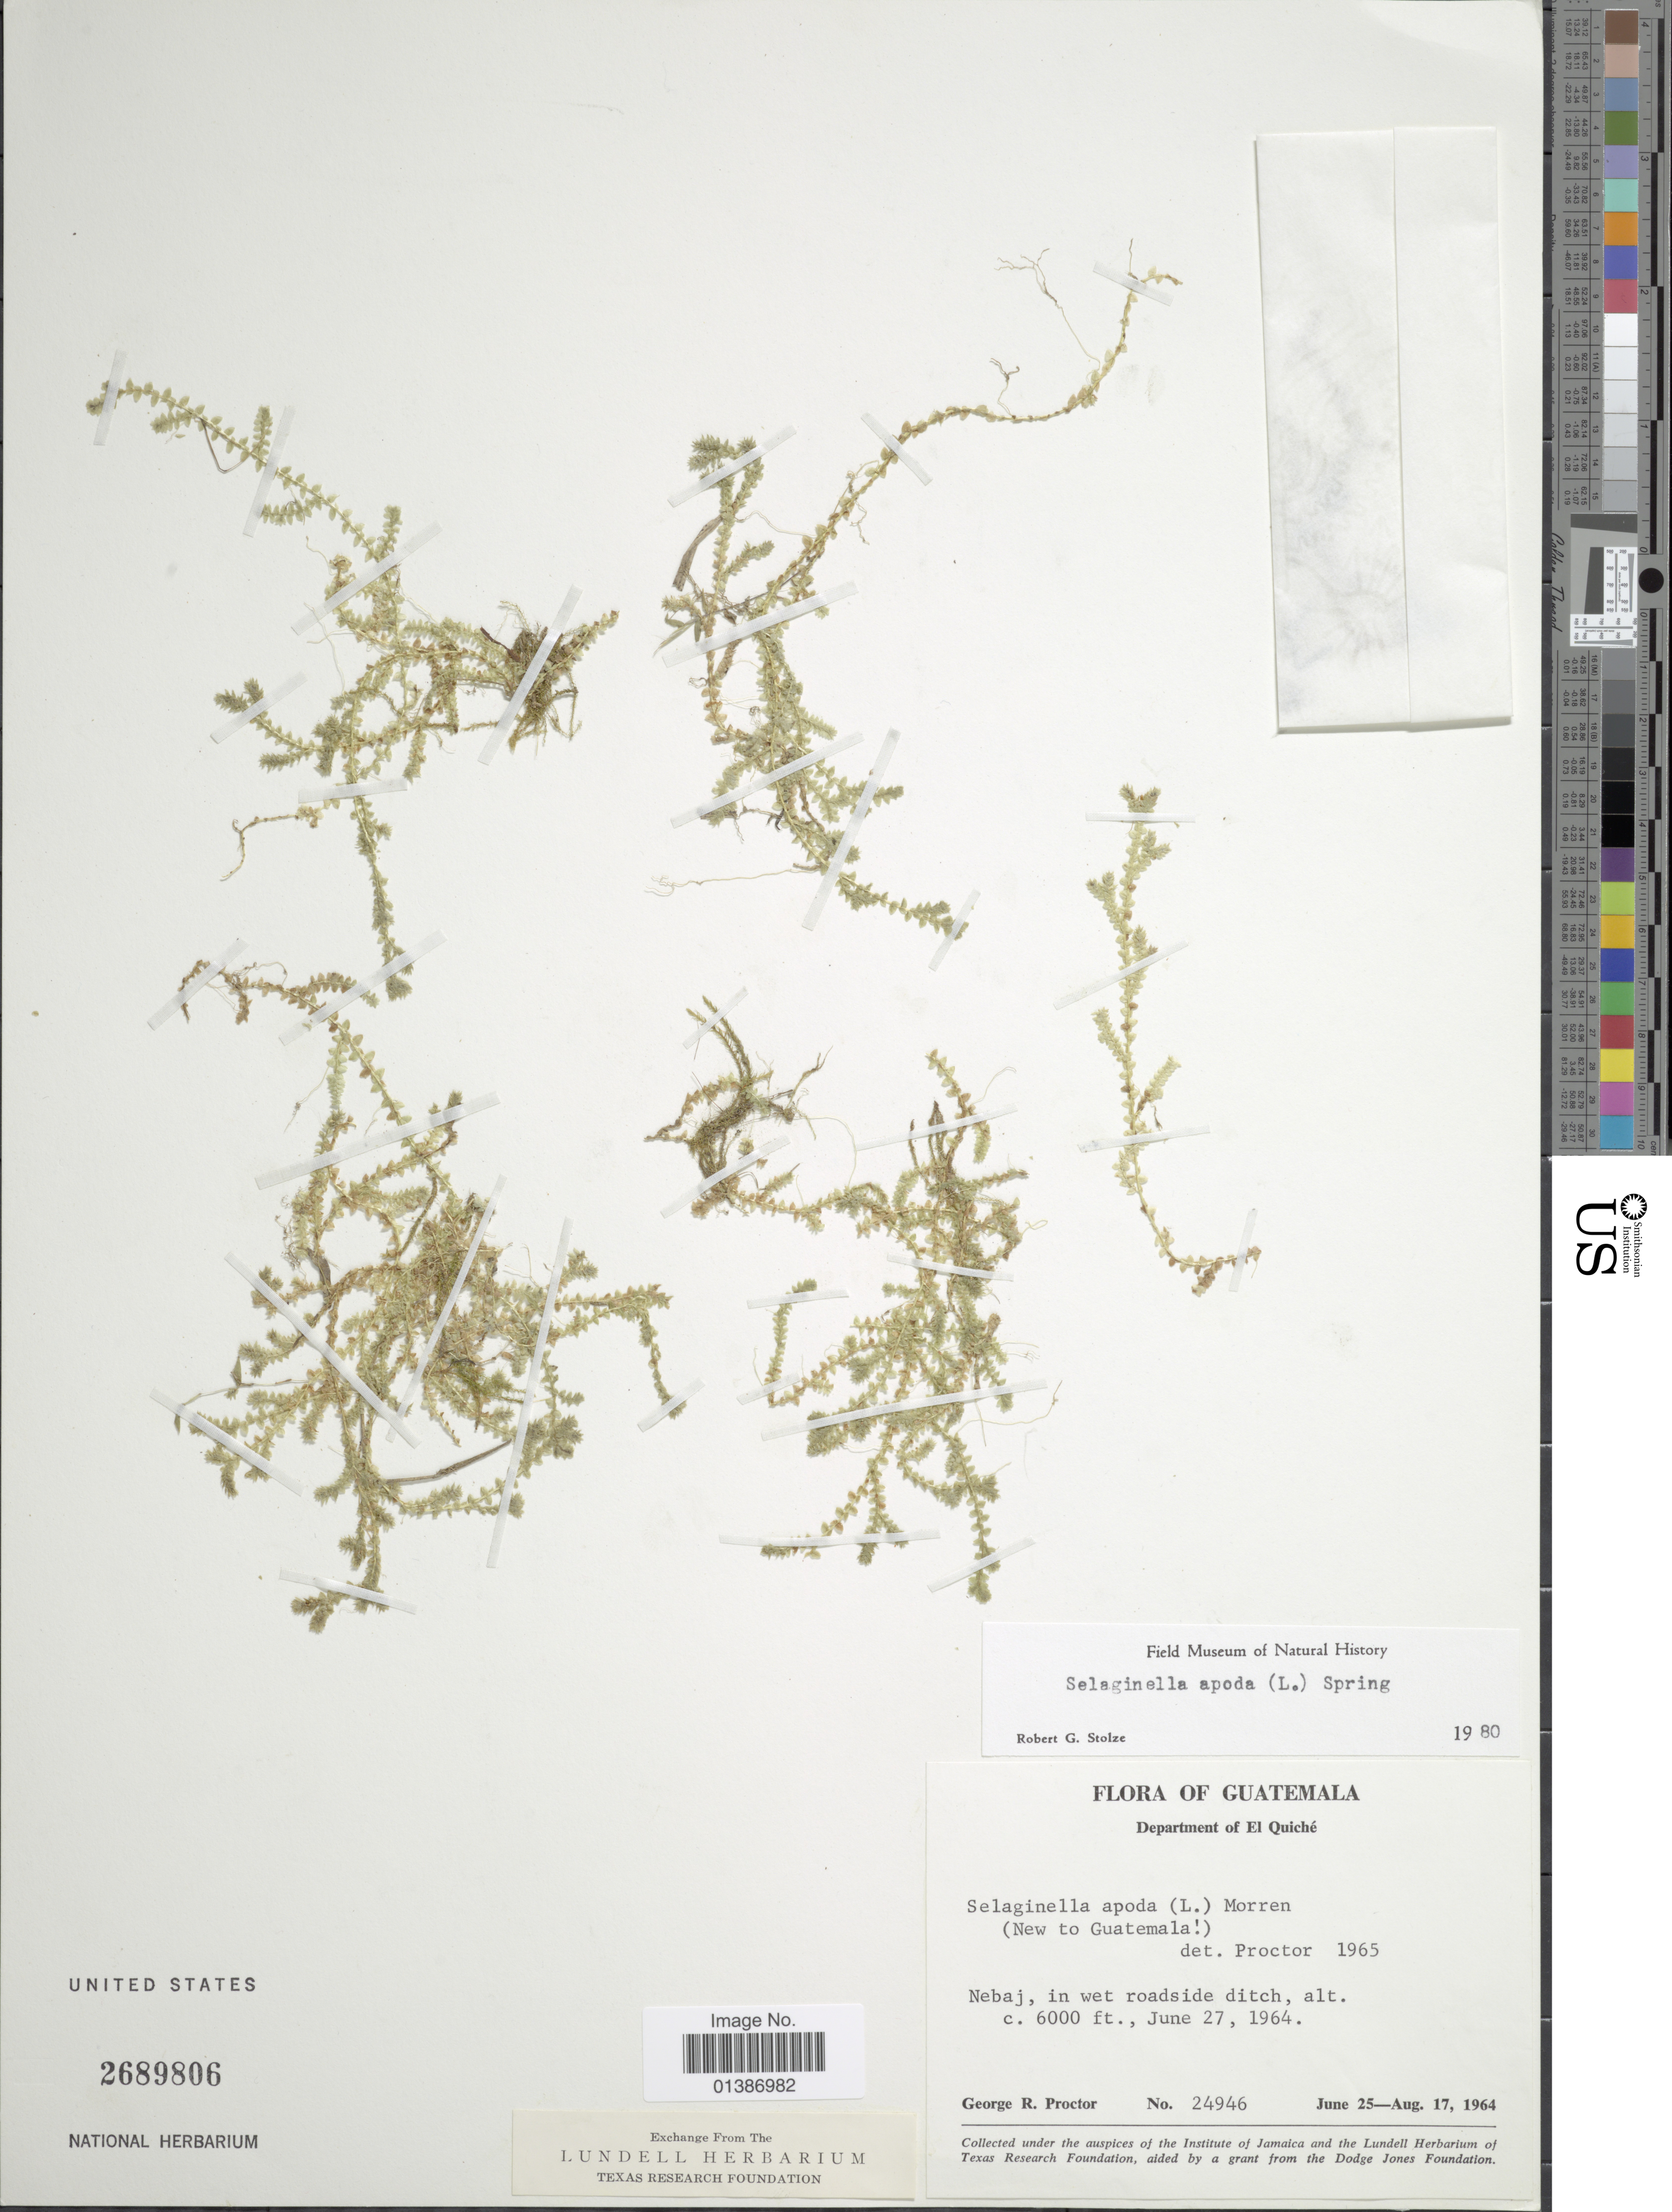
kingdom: Plantae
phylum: Tracheophyta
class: Lycopodiopsida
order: Selaginellales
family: Selaginellaceae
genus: Selaginella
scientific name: Selaginella apoda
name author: (L.) Spring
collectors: G. R. Proctor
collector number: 24946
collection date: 1964-06-25/1964-08-17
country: Guatemala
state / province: El Quiché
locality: Nebaj, in wet roadside ditch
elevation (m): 1829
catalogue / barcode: US 2689806